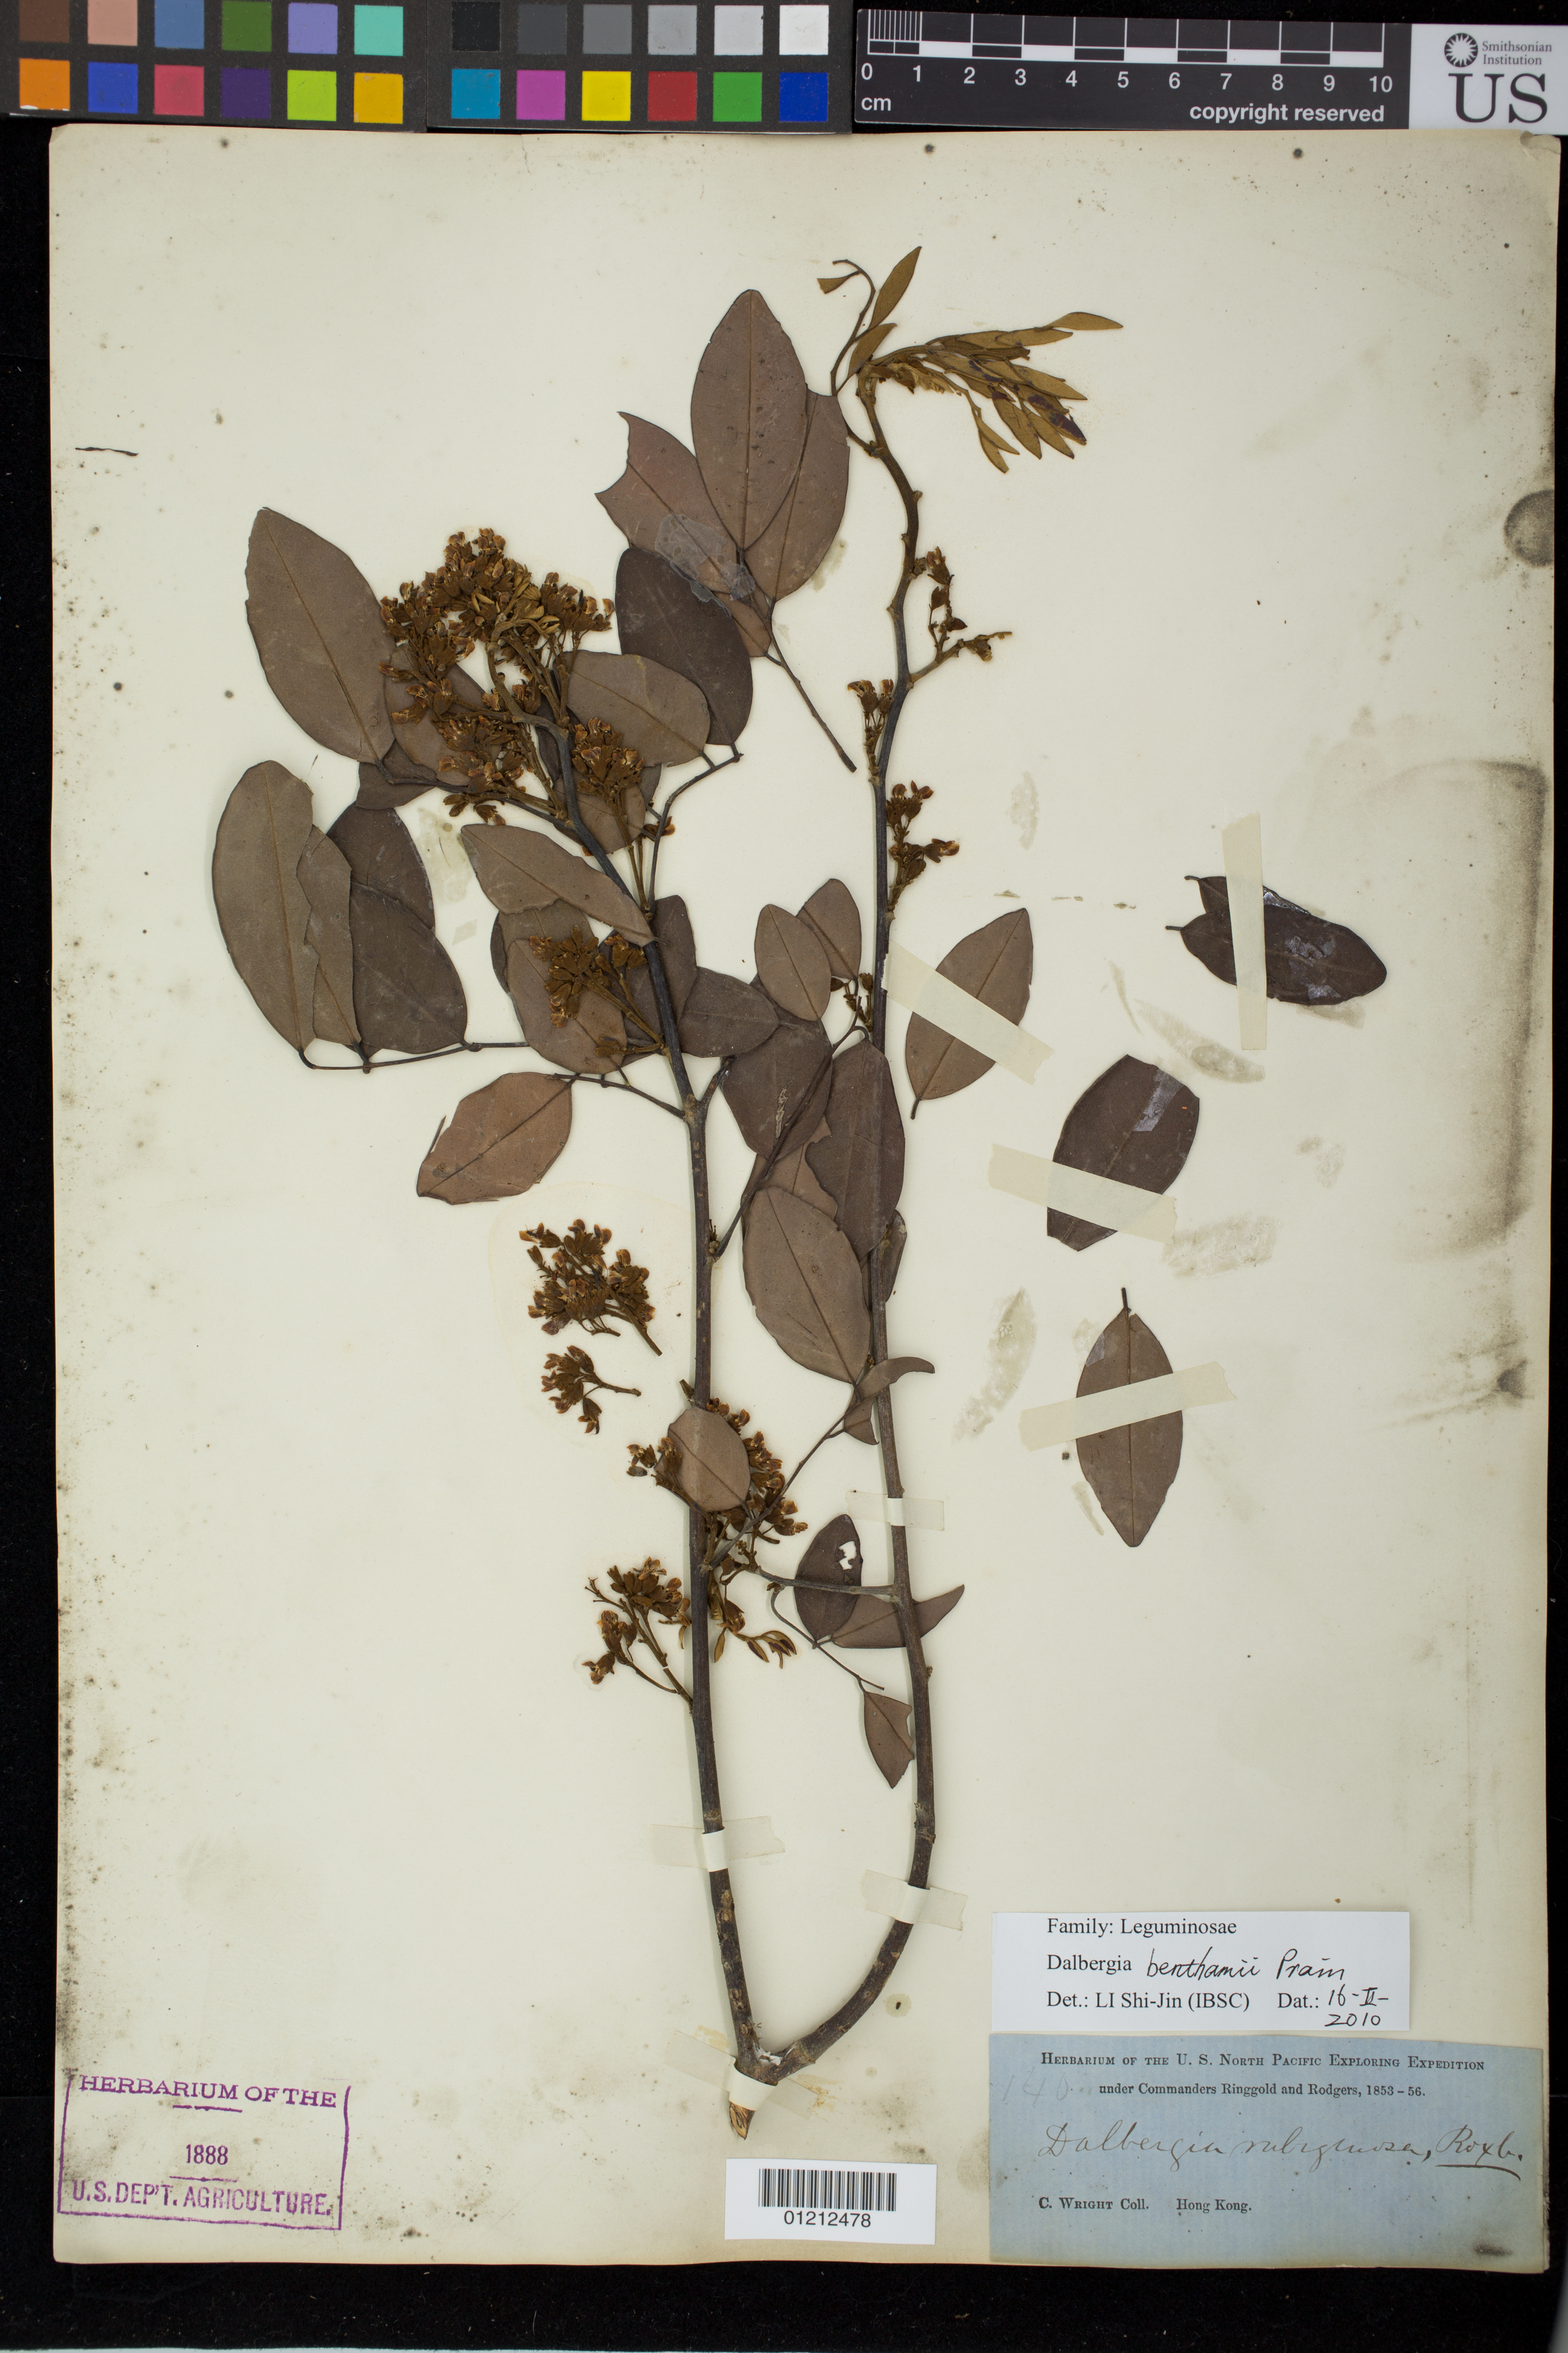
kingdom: Plantae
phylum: Tracheophyta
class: Magnoliopsida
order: Fabales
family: Fabaceae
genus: Dalbergia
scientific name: Dalbergia benthamii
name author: Prain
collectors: C. Wright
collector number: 140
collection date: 1853/1856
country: China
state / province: Hong Kong